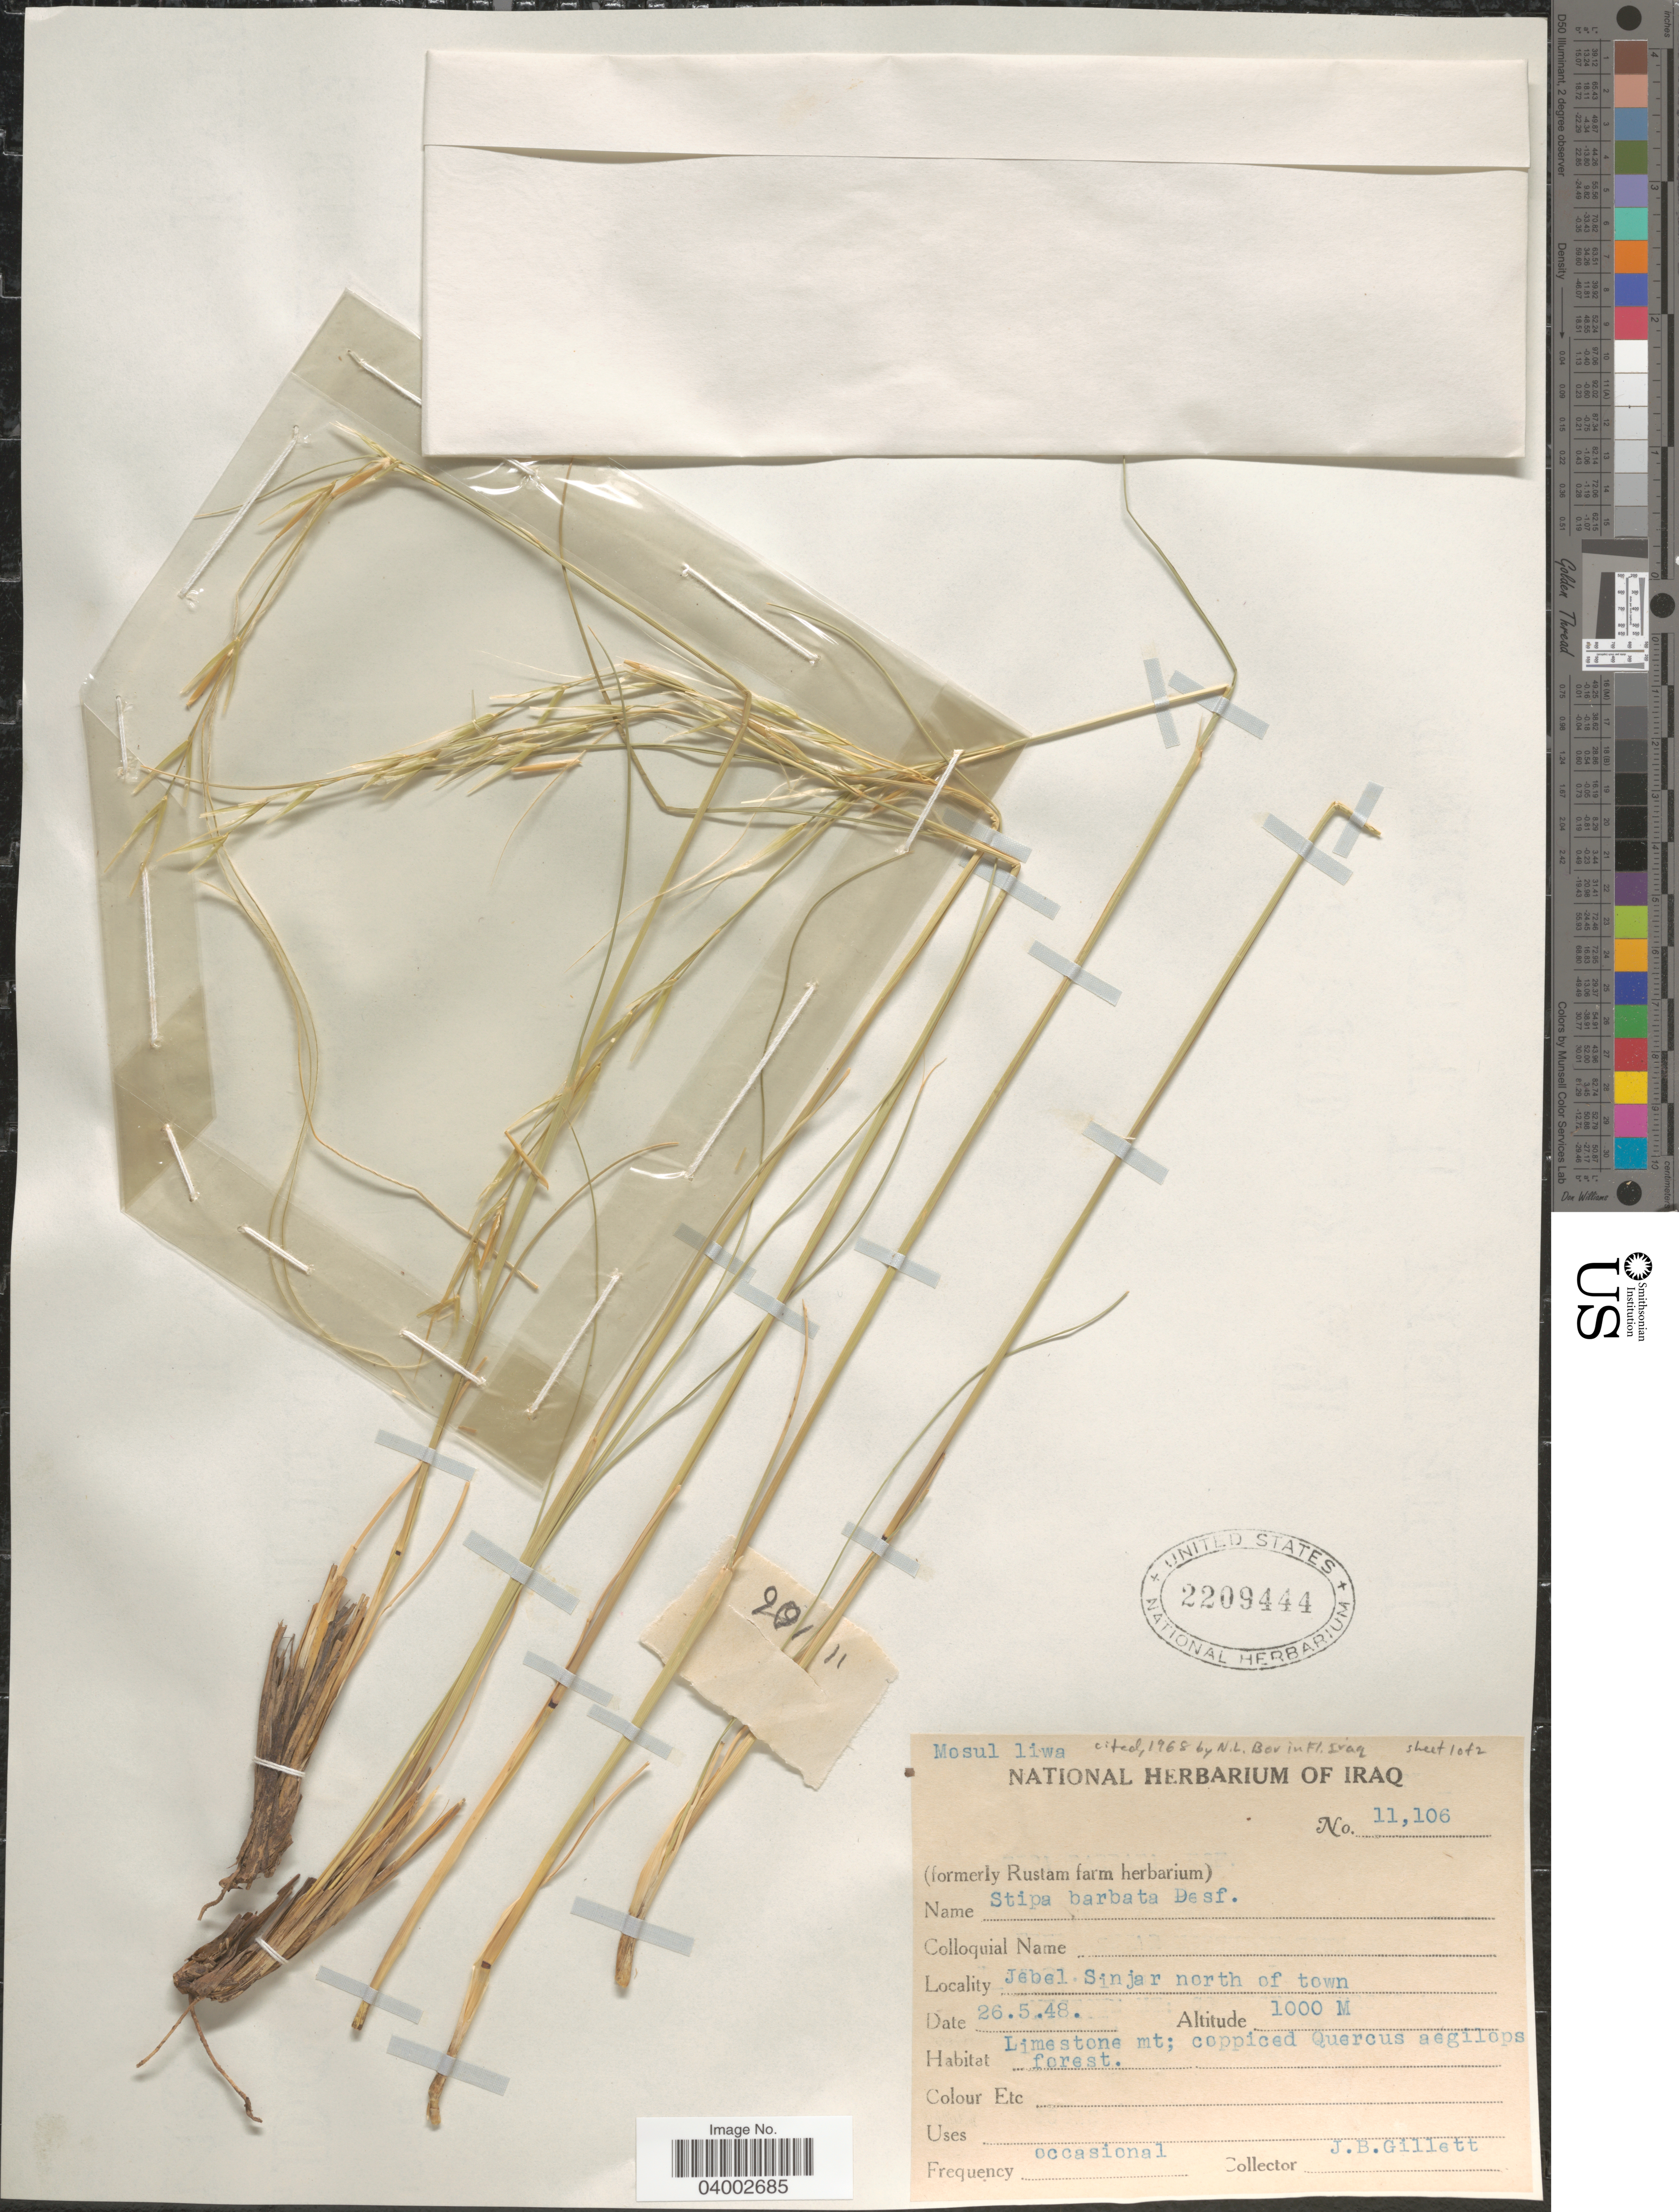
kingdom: Plantae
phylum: Tracheophyta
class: Liliopsida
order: Poales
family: Poaceae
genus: Stipa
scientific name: Stipa barbata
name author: Michx.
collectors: J. B. Gillett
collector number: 11106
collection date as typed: Transcribed d/m/y: 26/5/48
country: Iraq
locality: Mosul liwa. Jebel Sinjar north of town.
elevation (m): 1000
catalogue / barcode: US 2209444